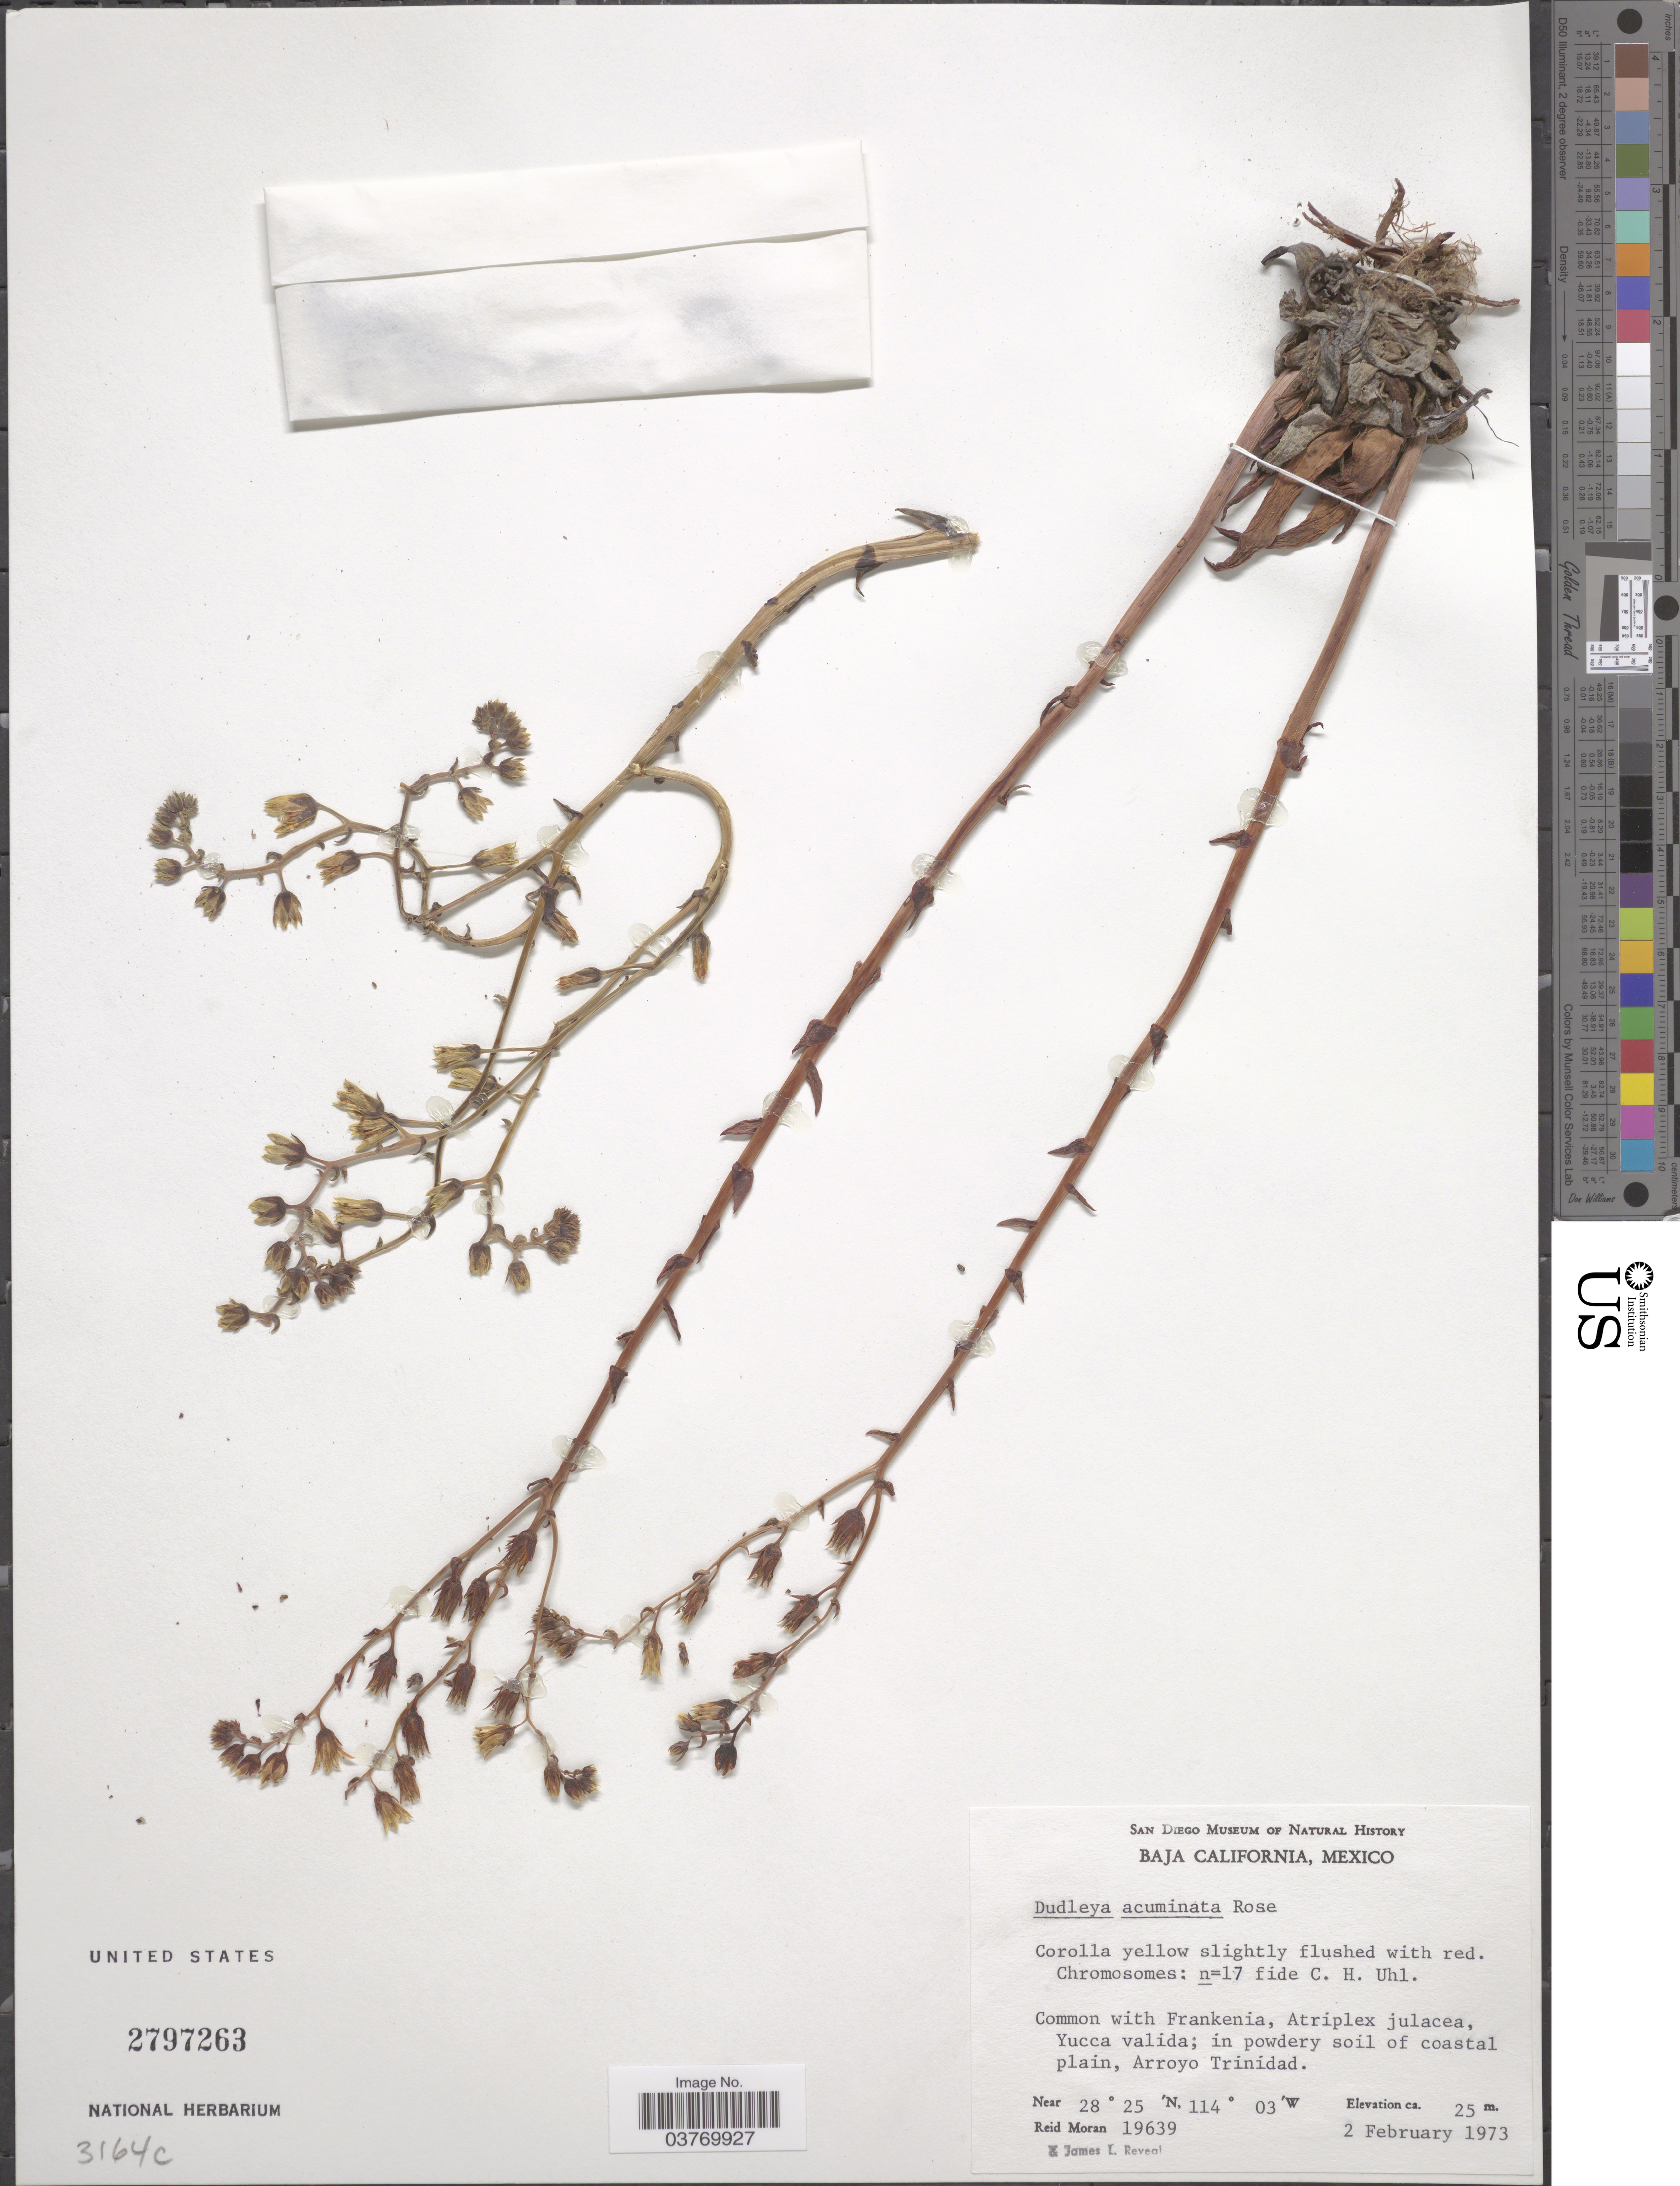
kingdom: Plantae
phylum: Tracheophyta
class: Magnoliopsida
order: Saxifragales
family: Crassulaceae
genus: Dudleya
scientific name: Dudleya acuminata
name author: Rose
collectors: R. V. Moran & J. L. Reveal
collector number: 19639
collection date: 1973-02-02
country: Mexico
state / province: Baja California Norte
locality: Yucca valida; in powdery soil of coastal plain, Arroyo Trinidad.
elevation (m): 25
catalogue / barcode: US 2797263